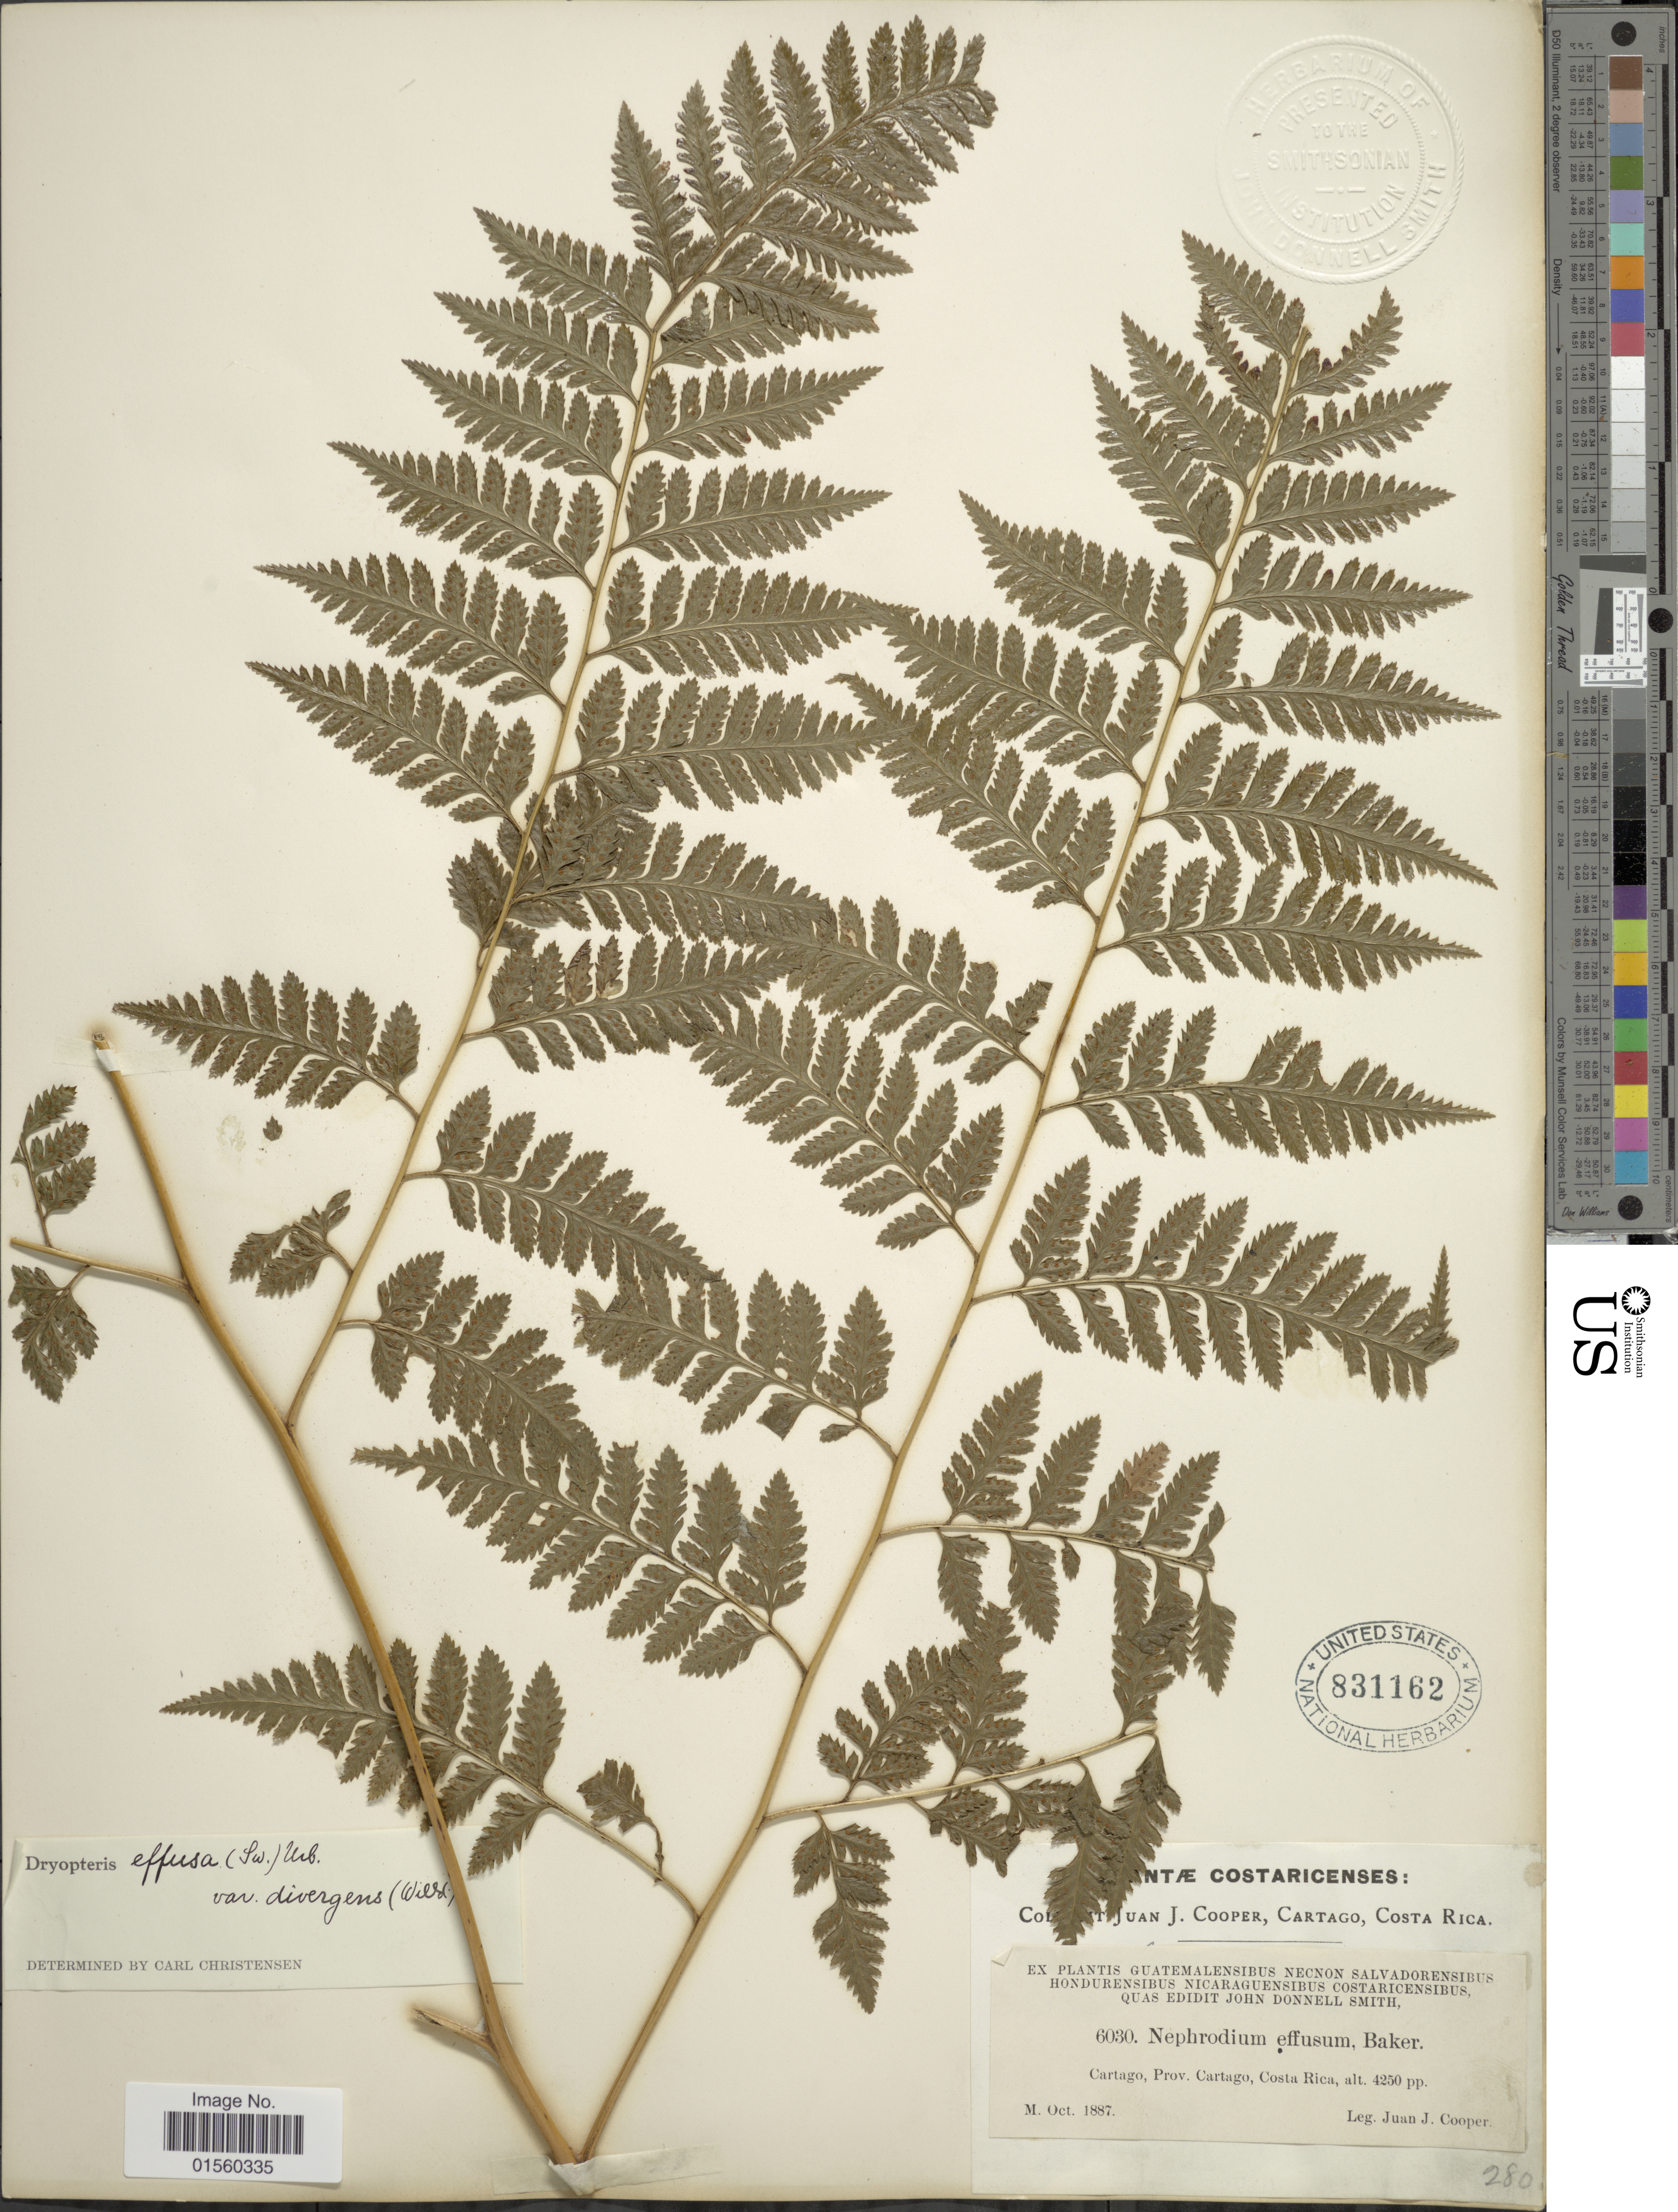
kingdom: Plantae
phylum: Tracheophyta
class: Polypodiopsida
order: Polypodiales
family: Dryopteridaceae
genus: Parapolystichum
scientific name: Parapolystichum effusum var. effusum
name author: (Sw.) Ching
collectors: J. J. Cooper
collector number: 6030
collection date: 1887-10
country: Costa Rica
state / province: Cartago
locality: Costaricenses, Cartago, Prov. Cartago, Costa Rica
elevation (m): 1295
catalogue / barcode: US 831162